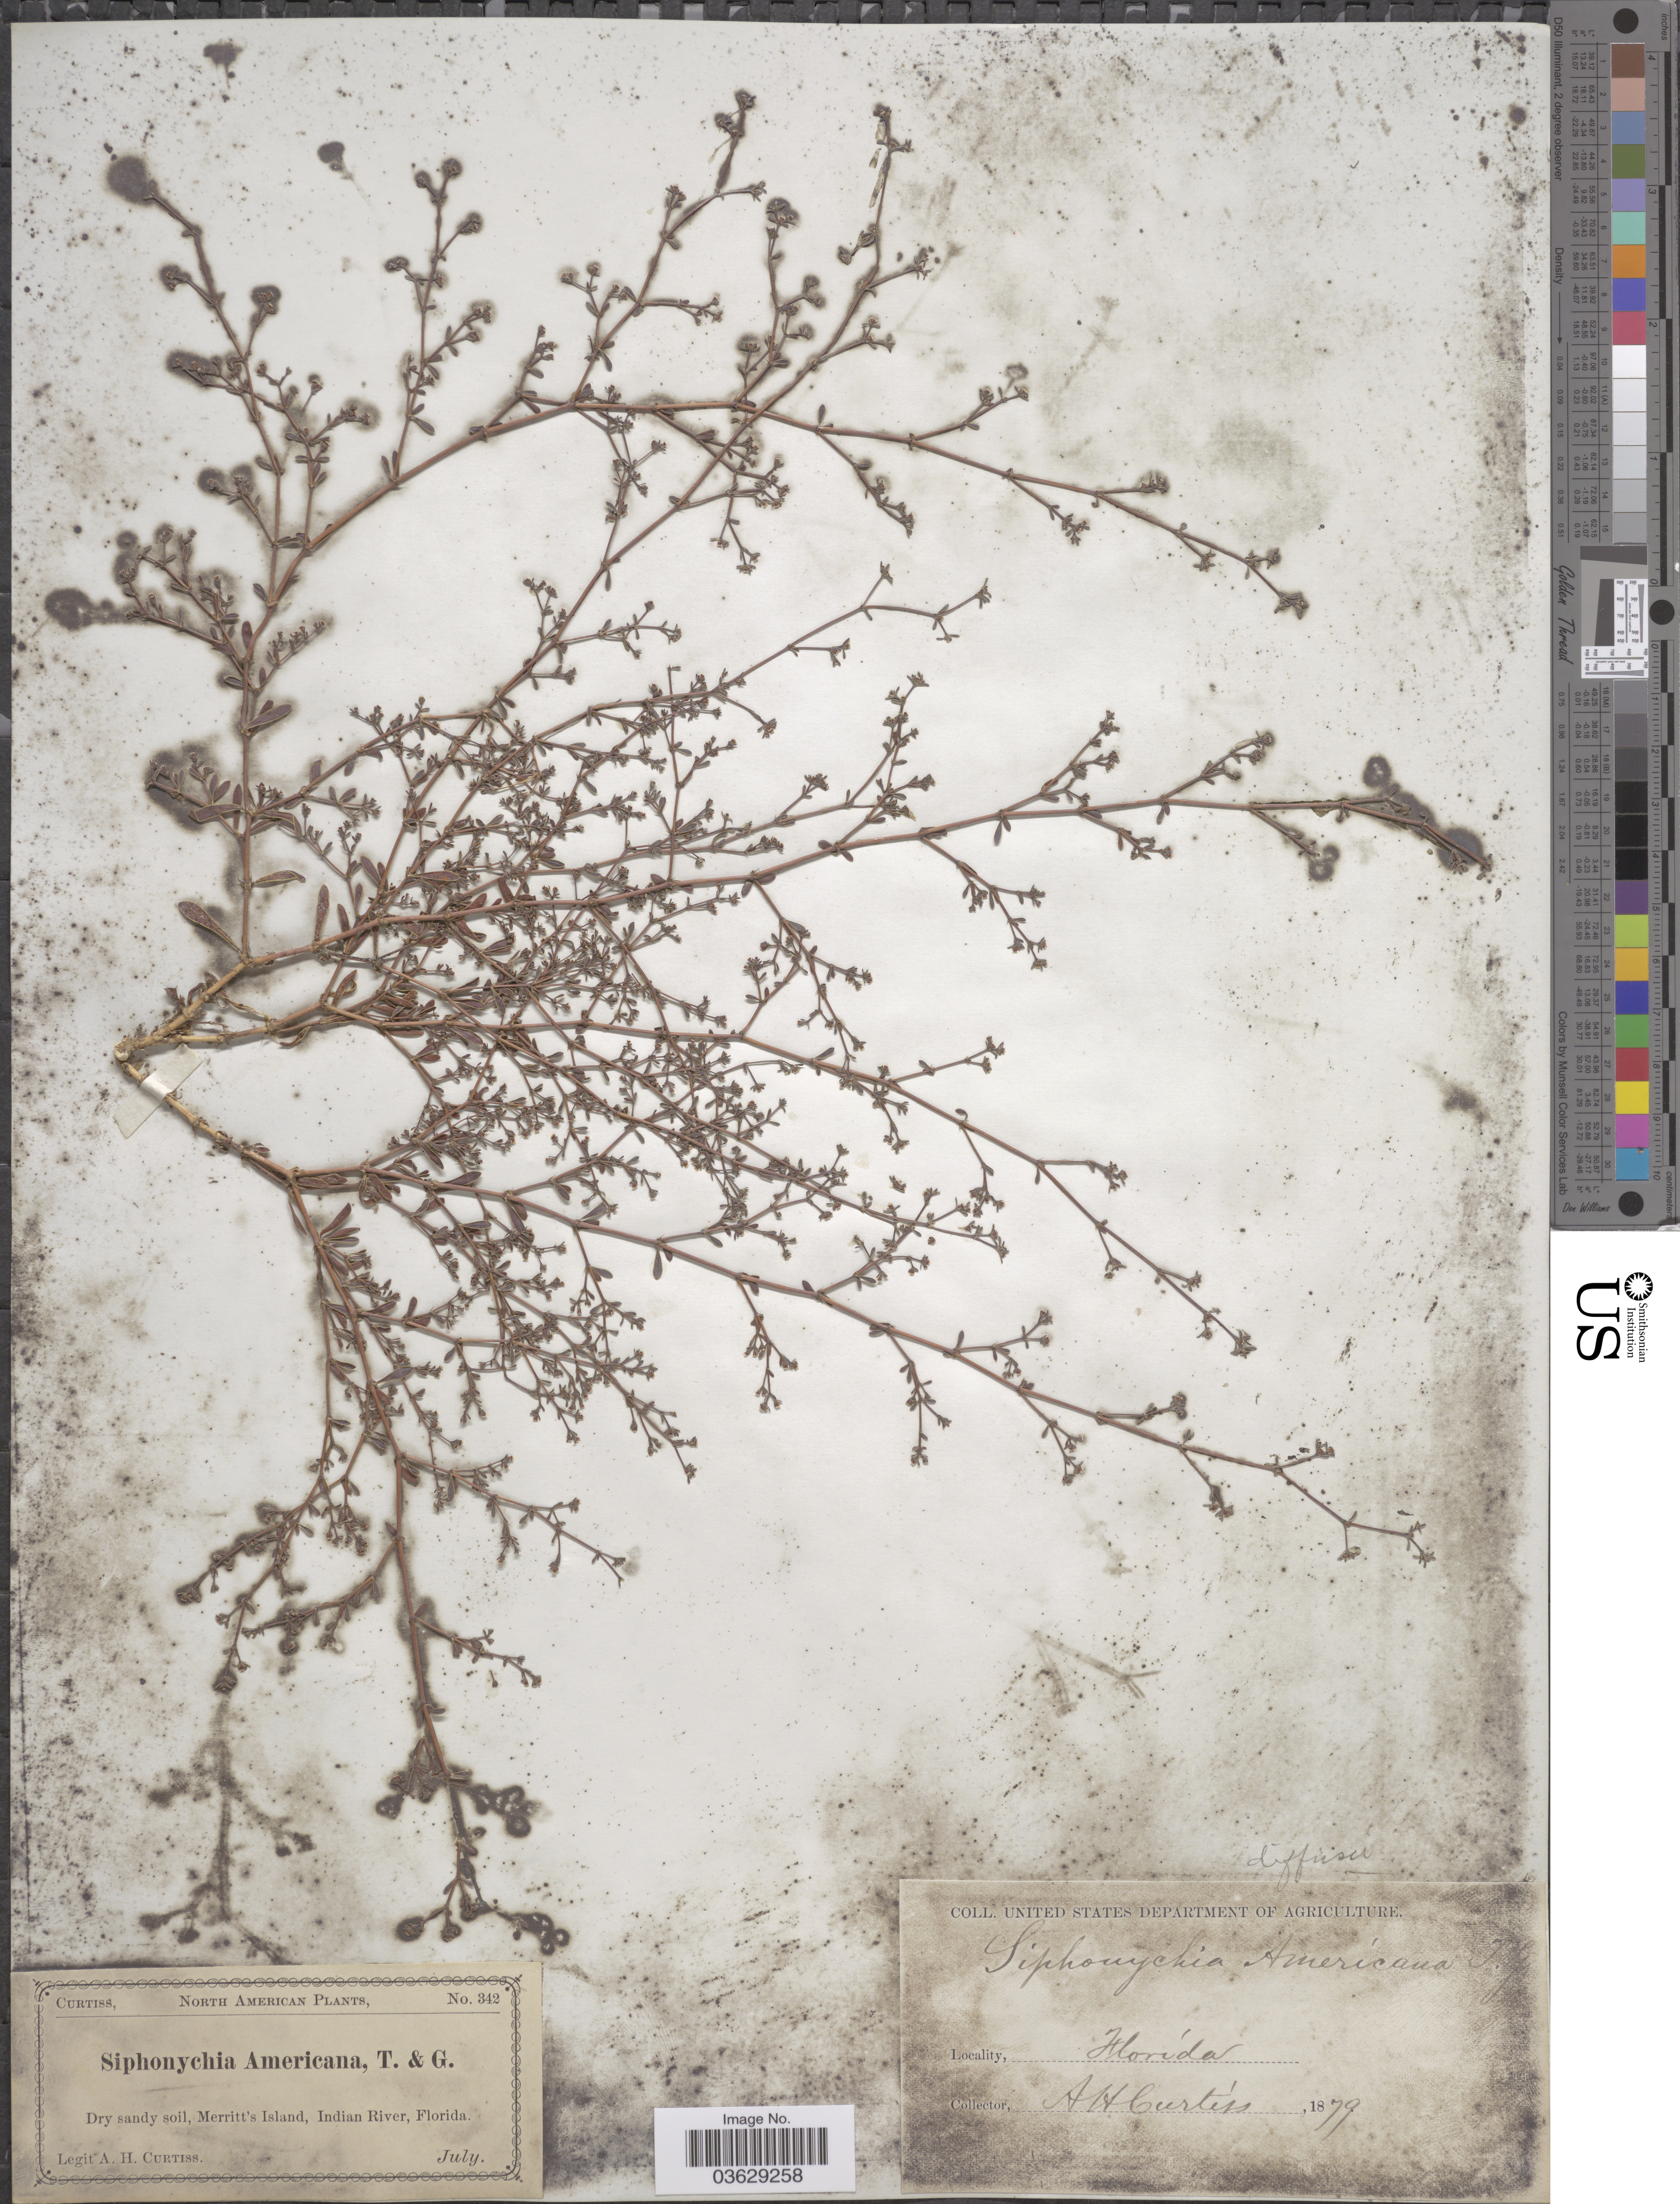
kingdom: Plantae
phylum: Tracheophyta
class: Magnoliopsida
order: Caryophyllales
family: Caryophyllaceae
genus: Paronychia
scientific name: Paronychia americana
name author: (Nutt.) Fenzl ex Walp.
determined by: Strong, Mark T., (BOT), Smithsonian Institution - National Museum of Natural History (UNITED STATES)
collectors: A. H. Curtiss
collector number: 342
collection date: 1879-07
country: United States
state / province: Florida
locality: Merritt's Island, Indian River.